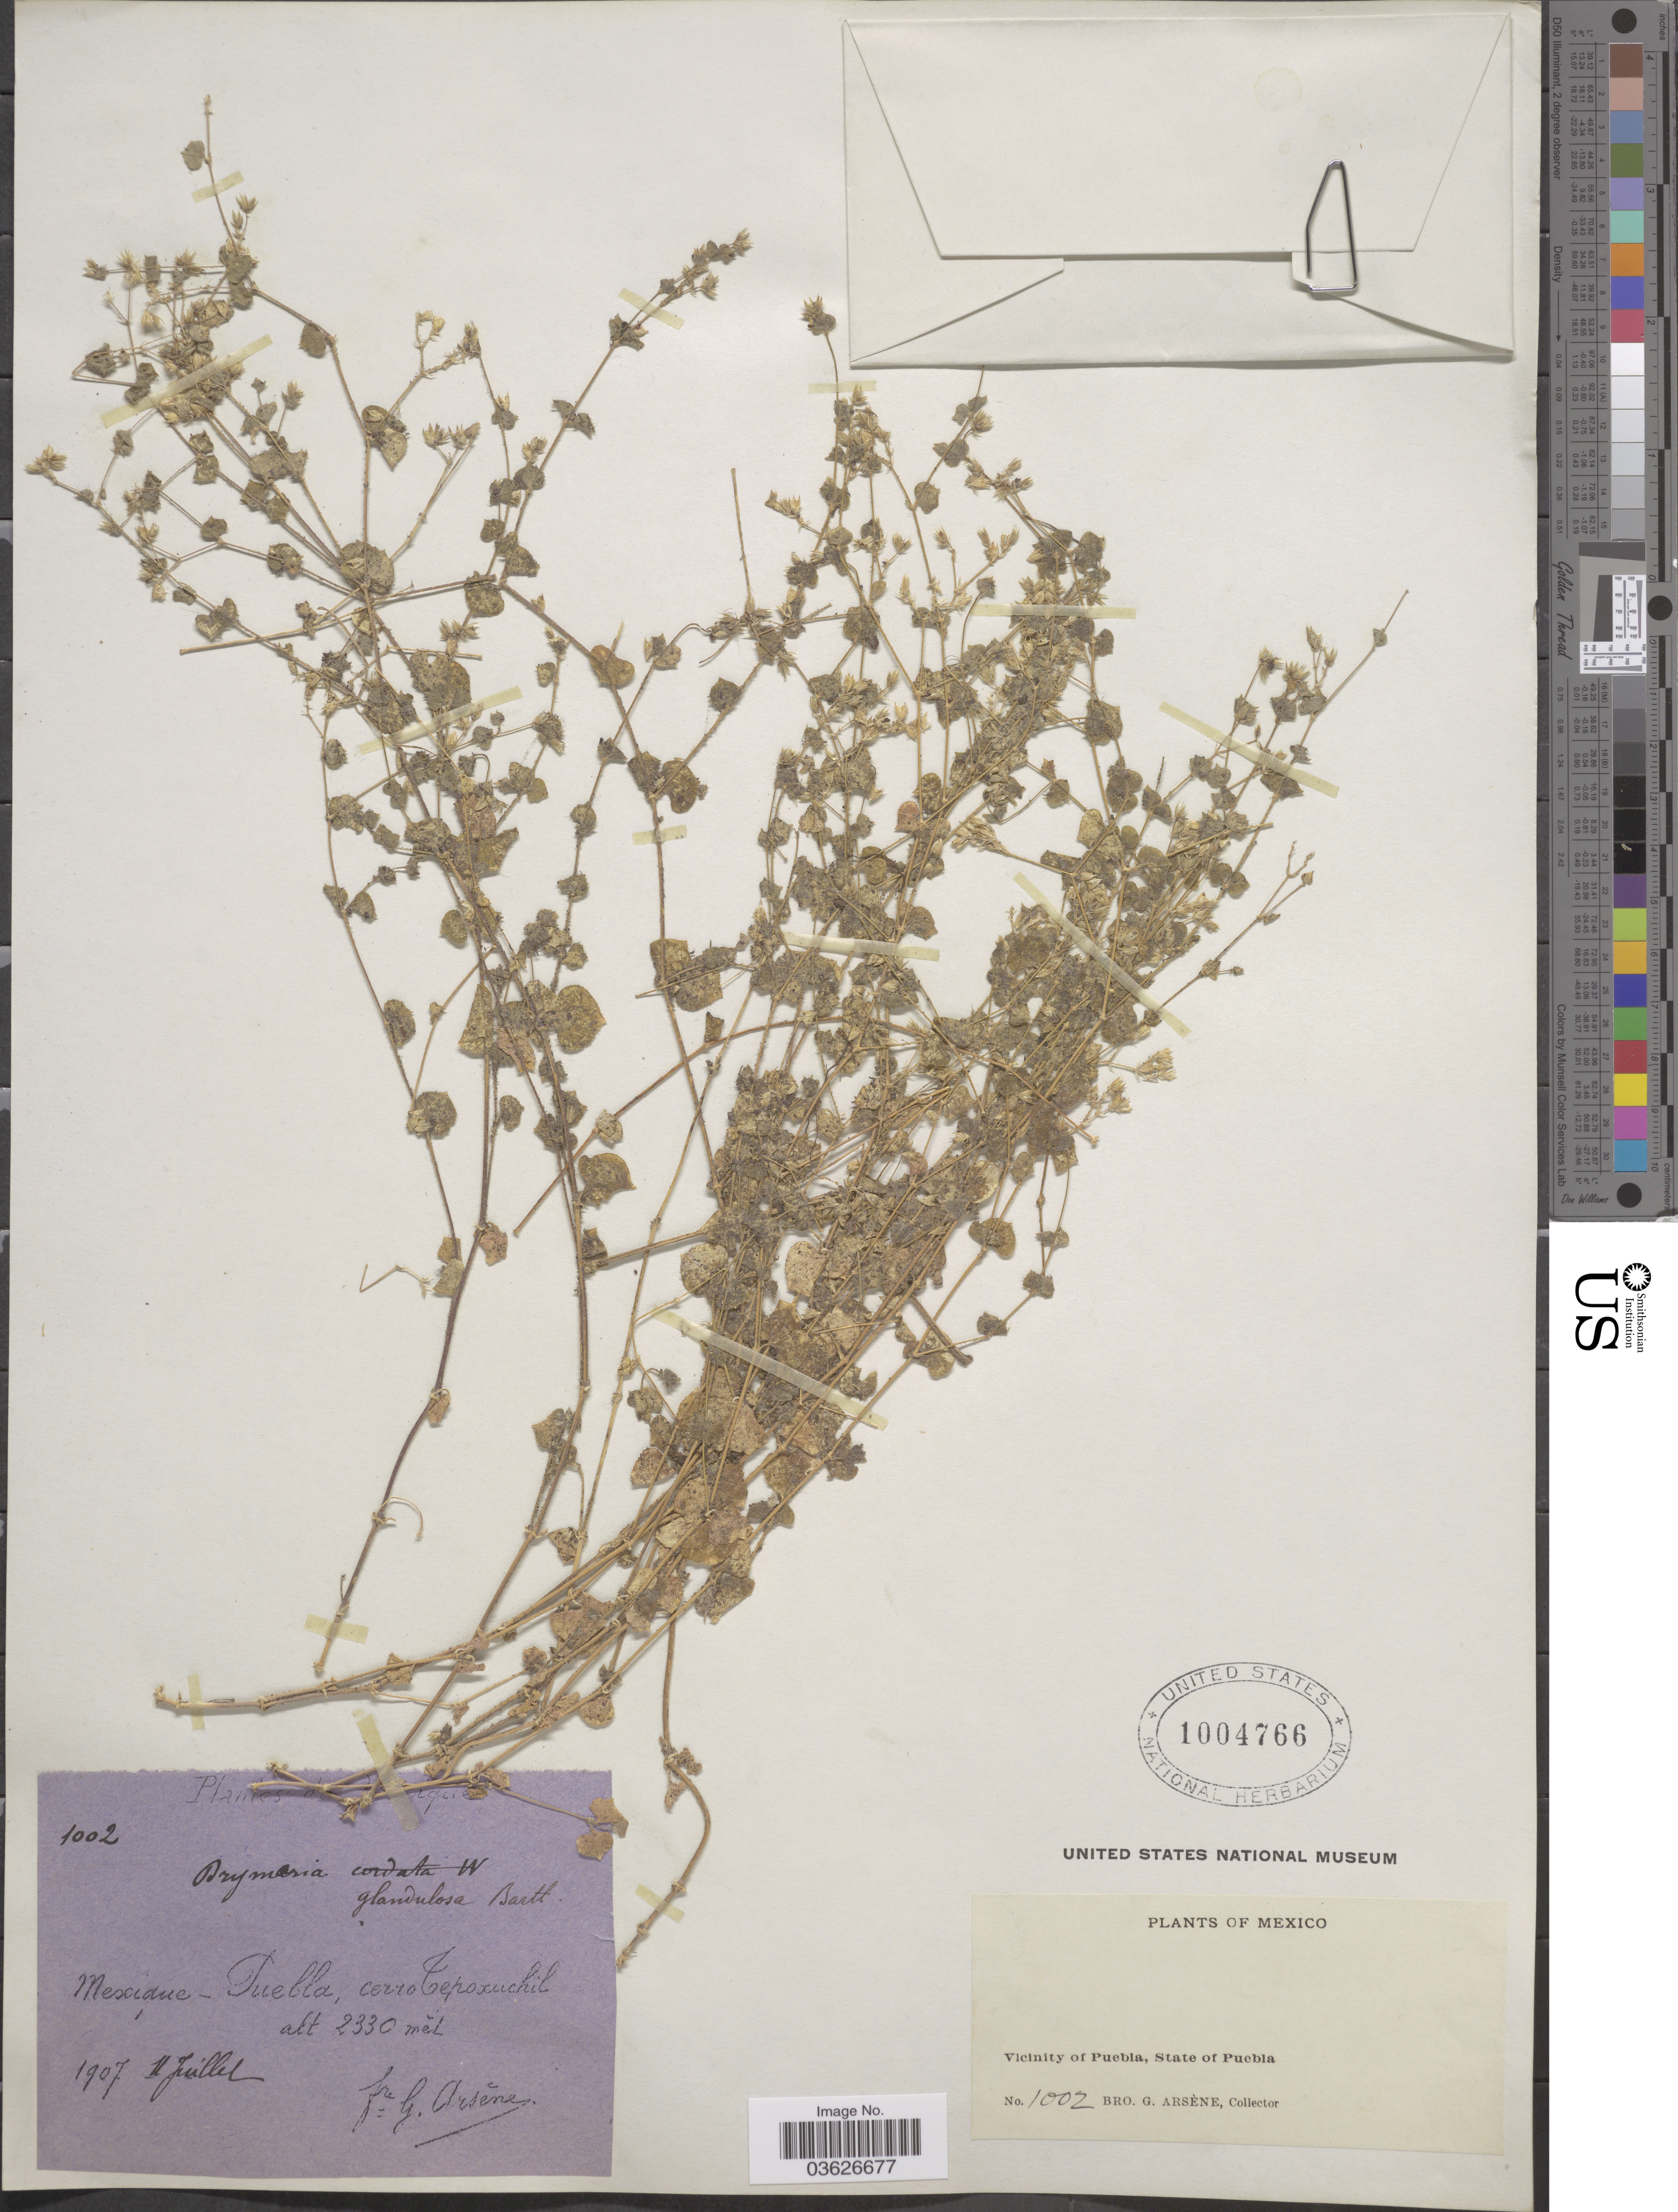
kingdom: Plantae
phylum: Tracheophyta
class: Magnoliopsida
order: Caryophyllales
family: Caryophyllaceae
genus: Drymaria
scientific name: Drymaria glandulosa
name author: Bartl.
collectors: Bro. G. Arsène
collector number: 1002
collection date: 1907-07-11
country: Mexico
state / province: Puebla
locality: Puebla, cerro Tepoxuchil. Vicinity of Puebla.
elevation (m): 2330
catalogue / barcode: US 1004766